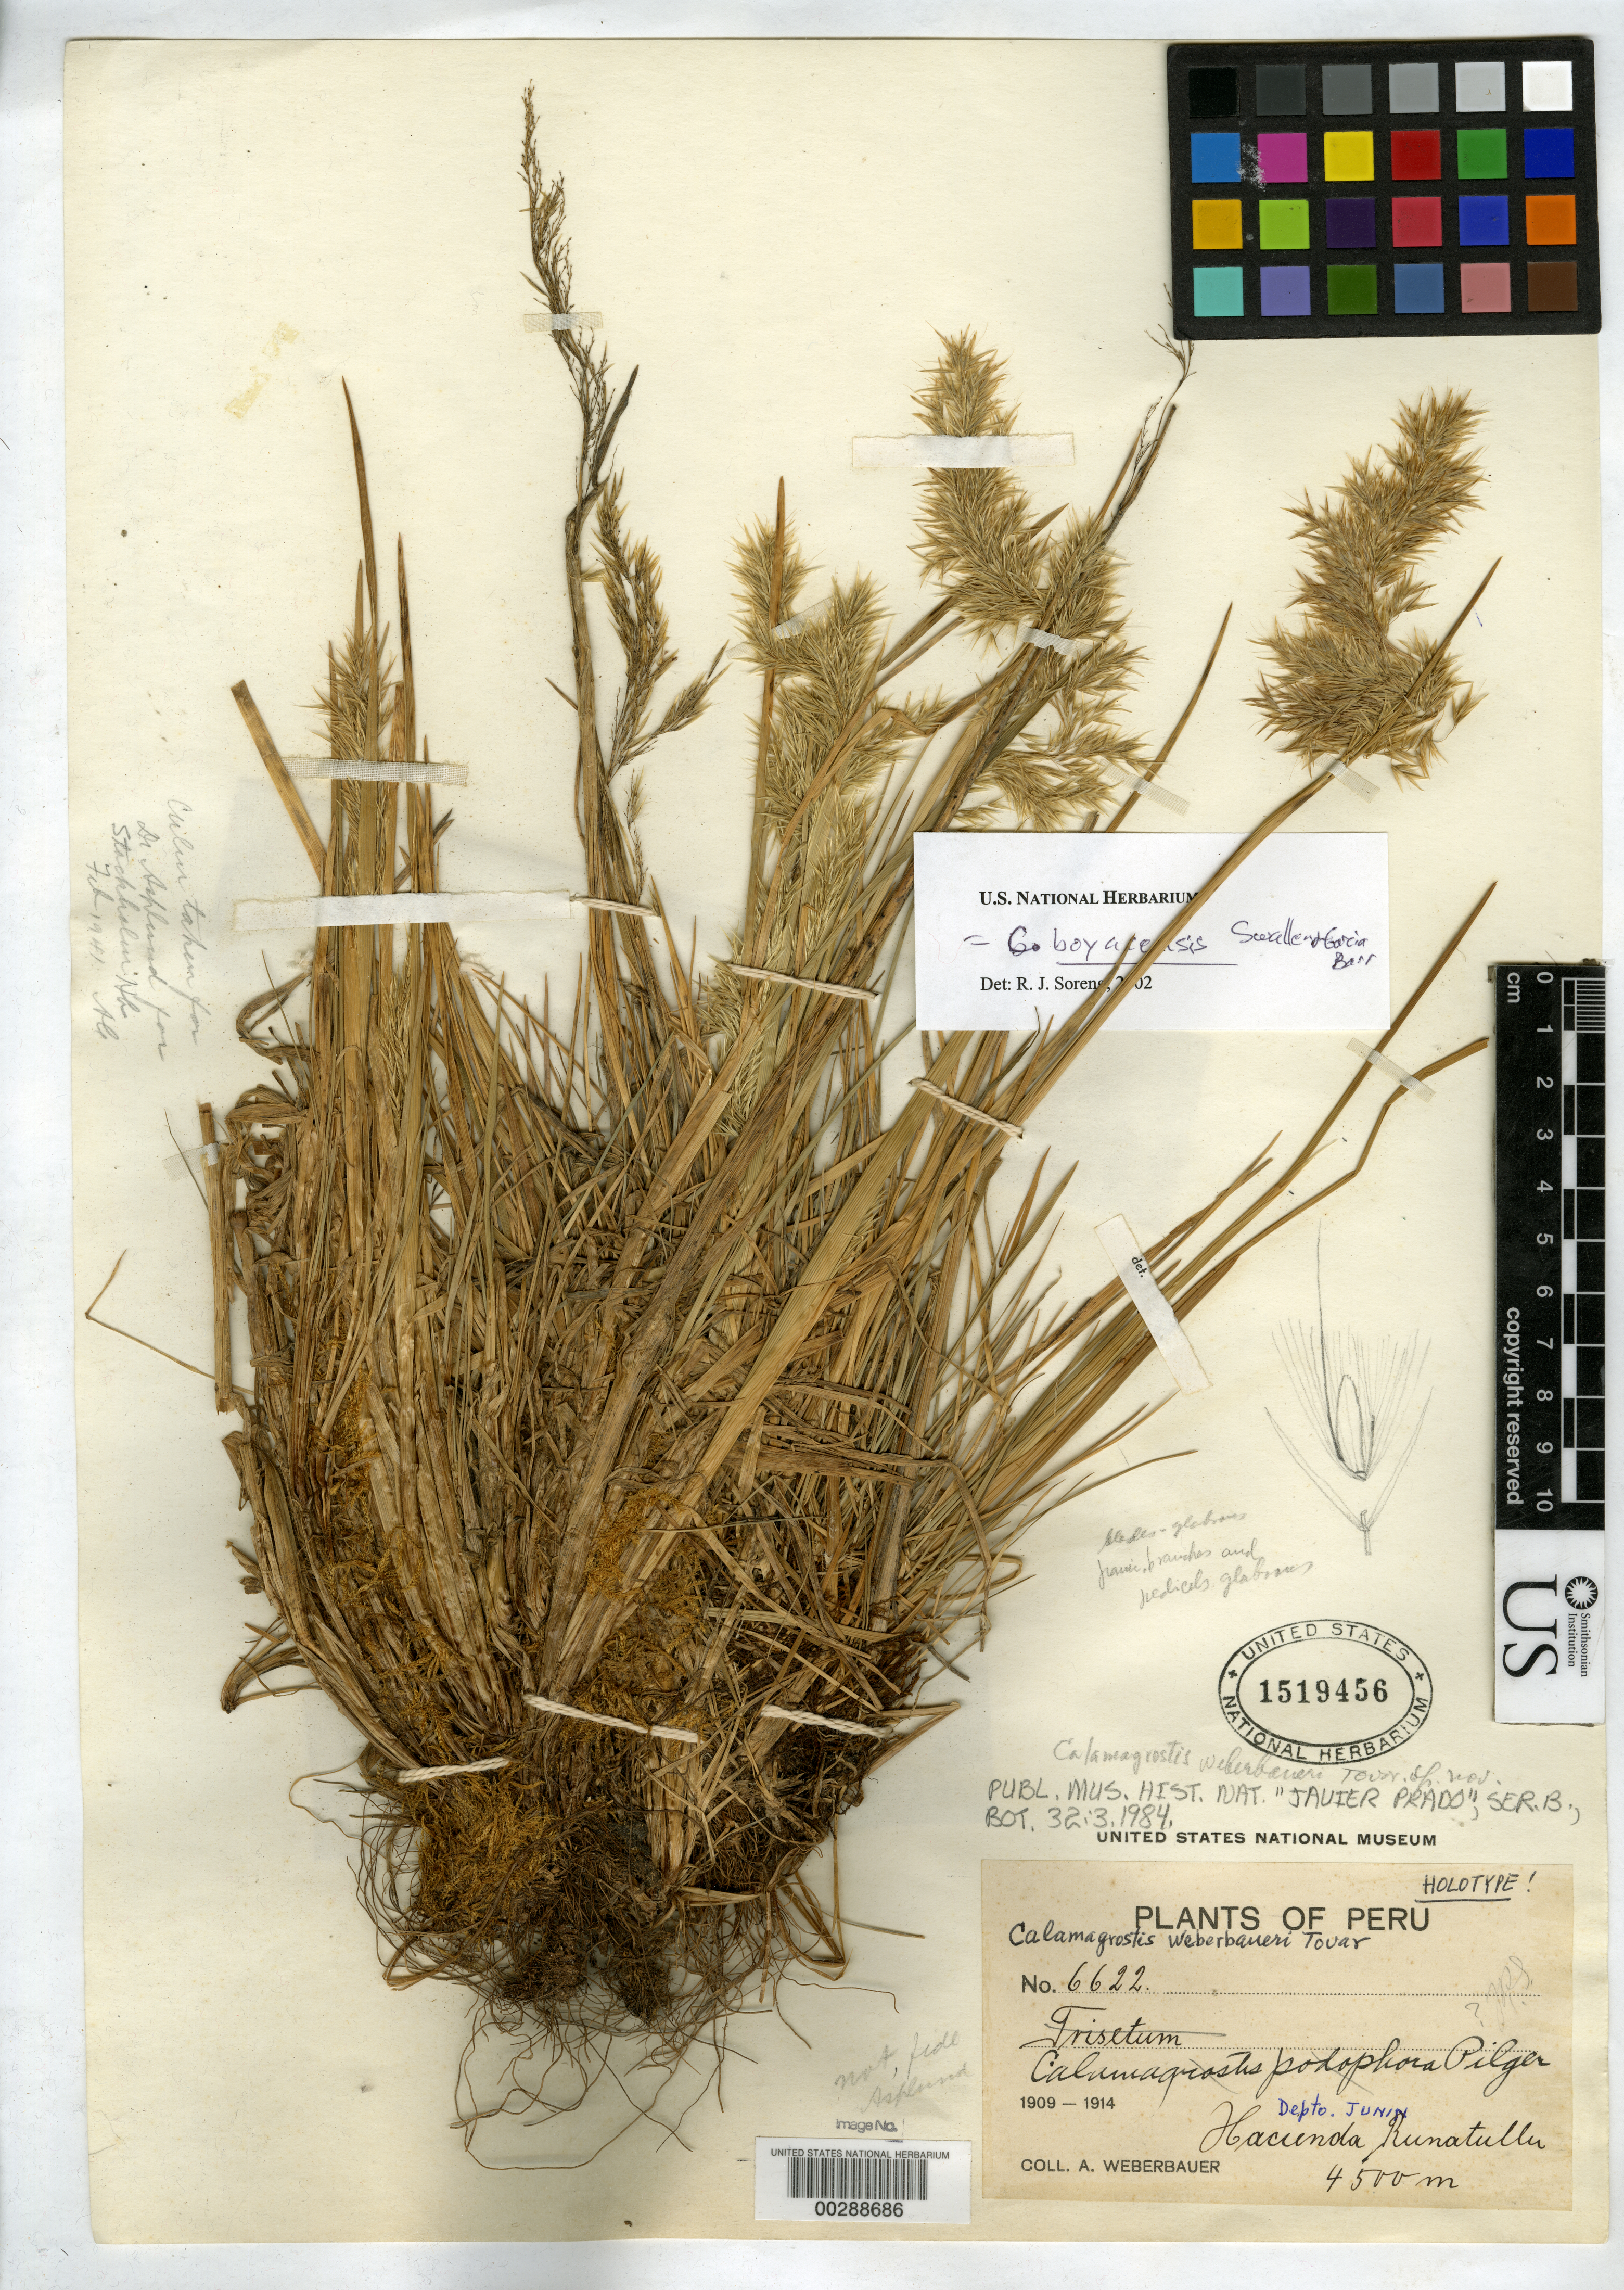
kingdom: Plantae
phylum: Tracheophyta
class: Liliopsida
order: Poales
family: Poaceae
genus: Calamagrostis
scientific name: Calamagrostis weberbaueri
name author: Tovar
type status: Holotype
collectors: A. Weberbauer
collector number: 6622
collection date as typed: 1909 to -- --- 1914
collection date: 1909/1914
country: Peru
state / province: Junín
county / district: Concepción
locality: Hacienda Runatullu.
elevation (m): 2400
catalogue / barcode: US 1519456